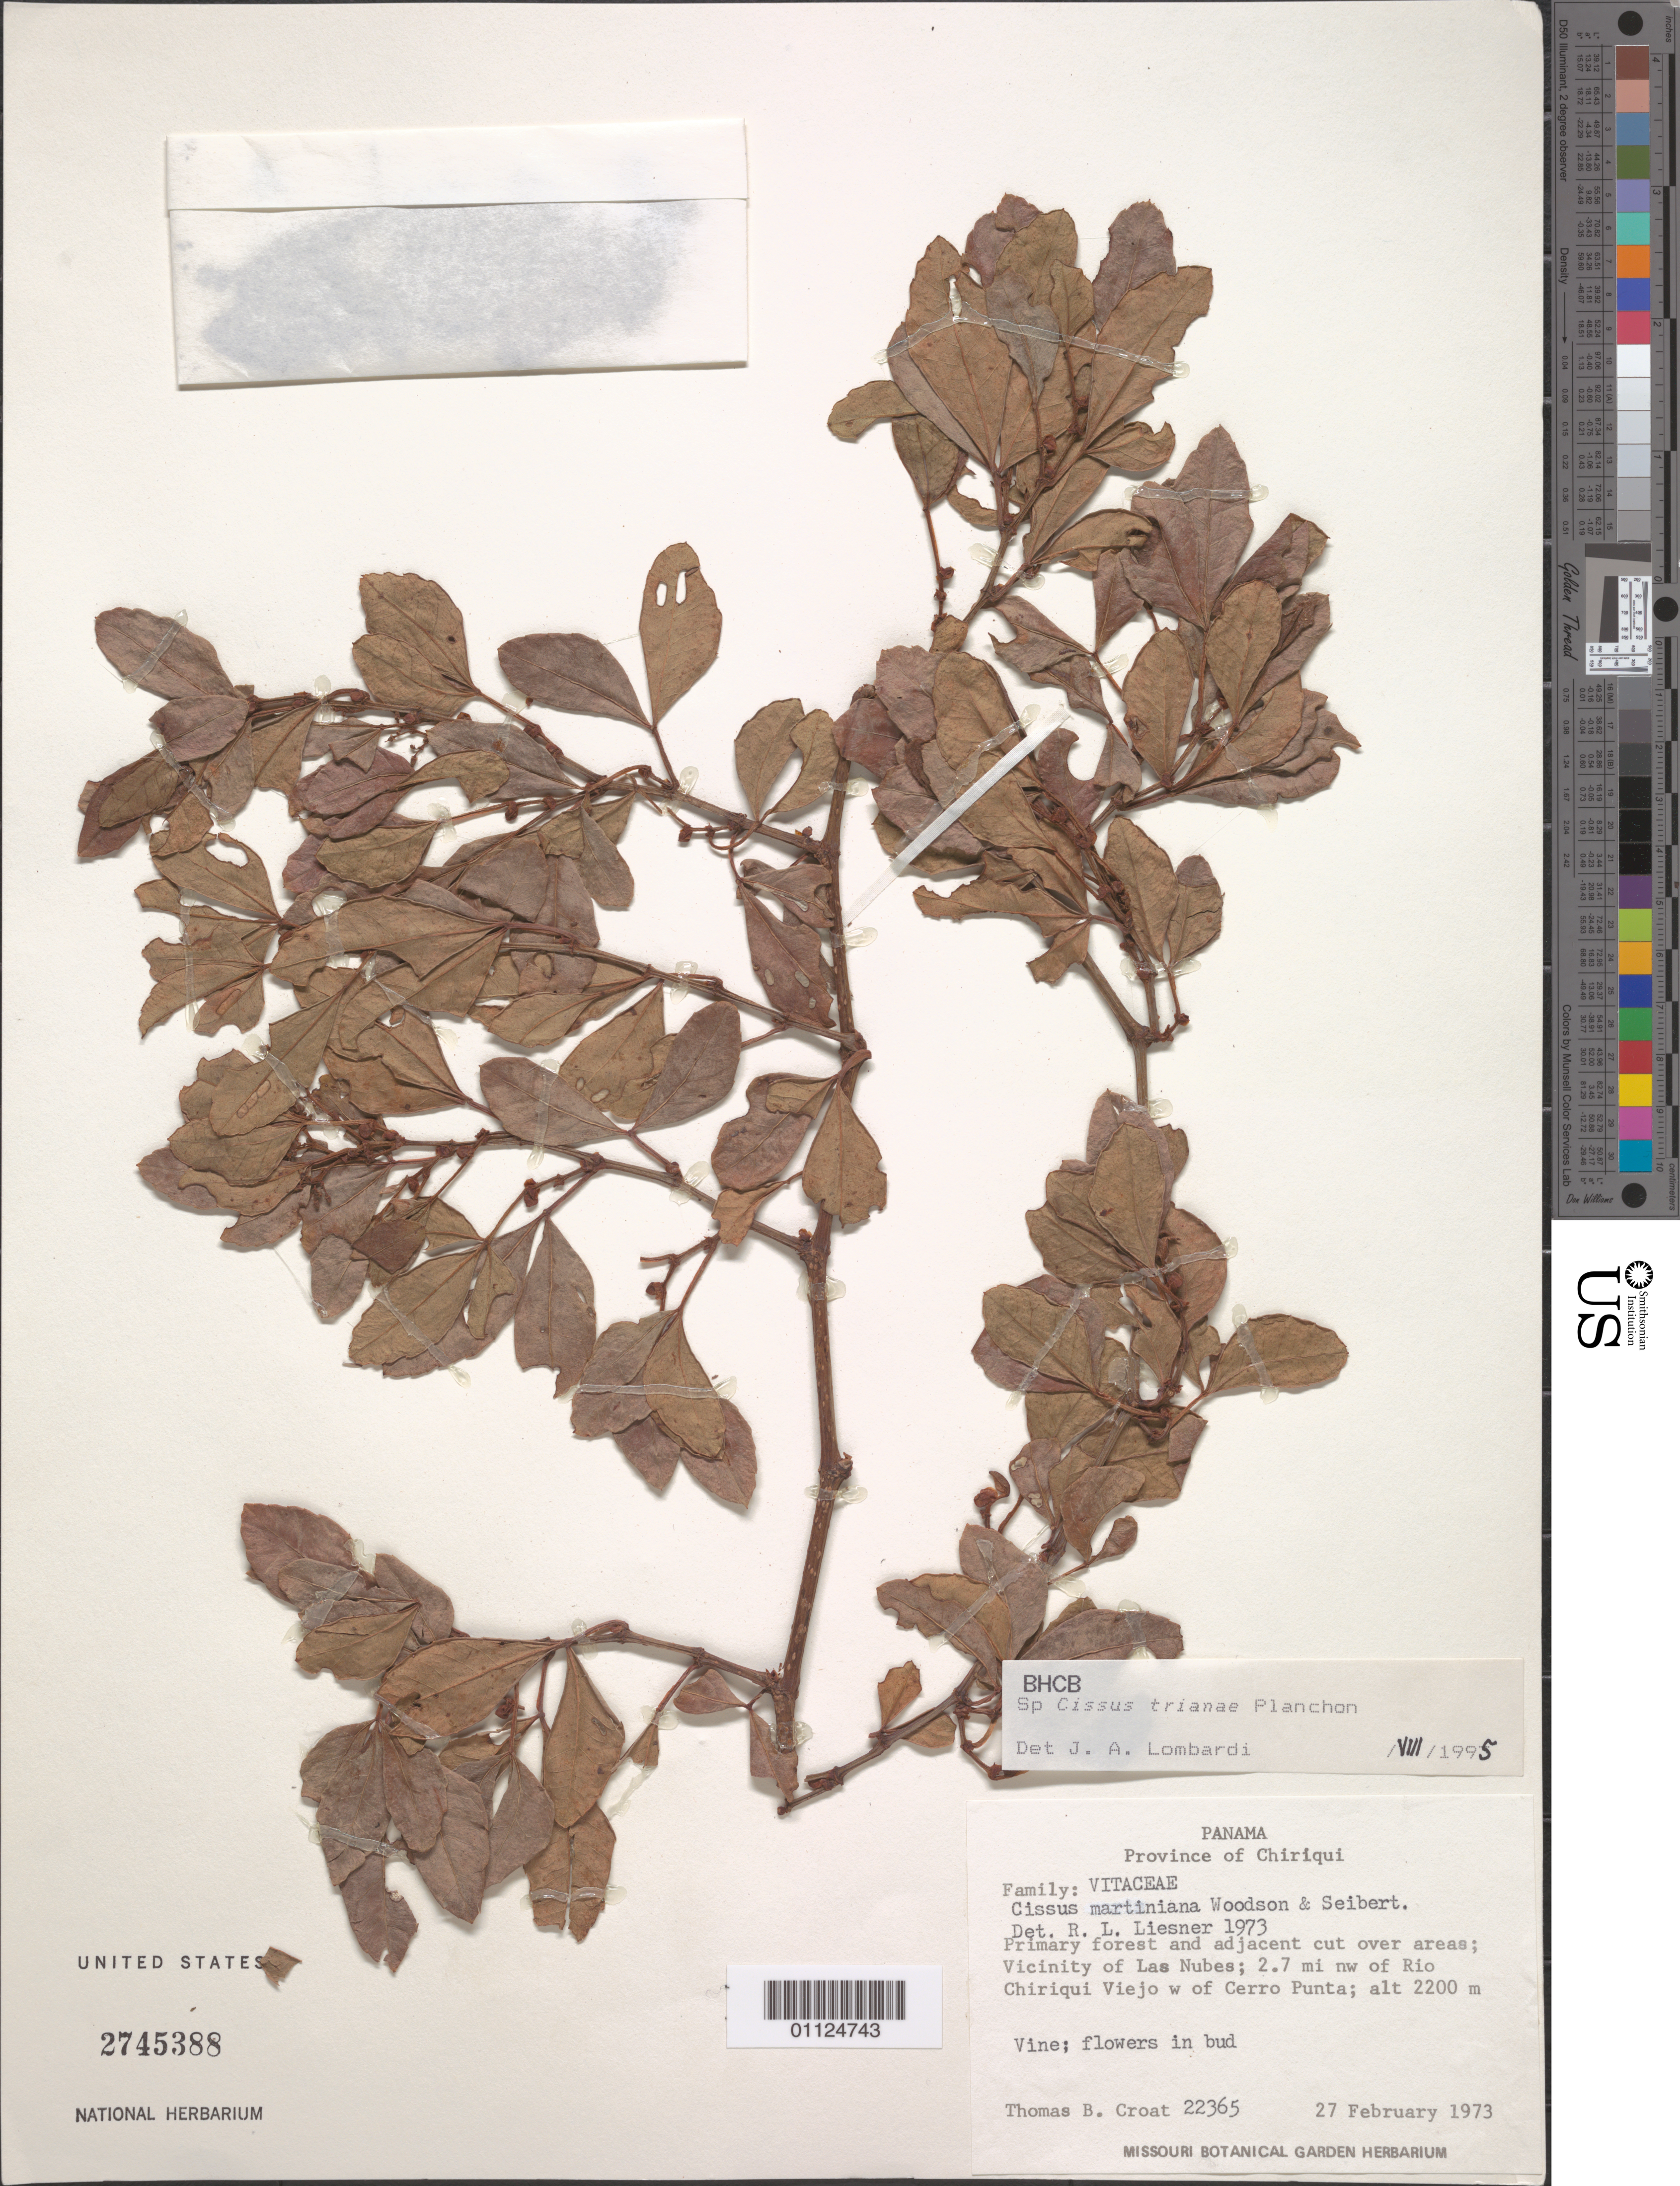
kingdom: Plantae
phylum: Tracheophyta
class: Magnoliopsida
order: Vitales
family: Vitaceae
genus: Cissus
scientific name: Cissus trianae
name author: Planch.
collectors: T. B. Croat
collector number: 22365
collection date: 1973-02-27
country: Panama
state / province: Chiriquí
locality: Vicinity of Las Nubes; 2.7 mi NW of Rio Chiriqui Viejo W of Cerro Punta.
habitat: Primary forest and adjacent cut over areas. Vine.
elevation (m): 2200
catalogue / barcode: US 2745388